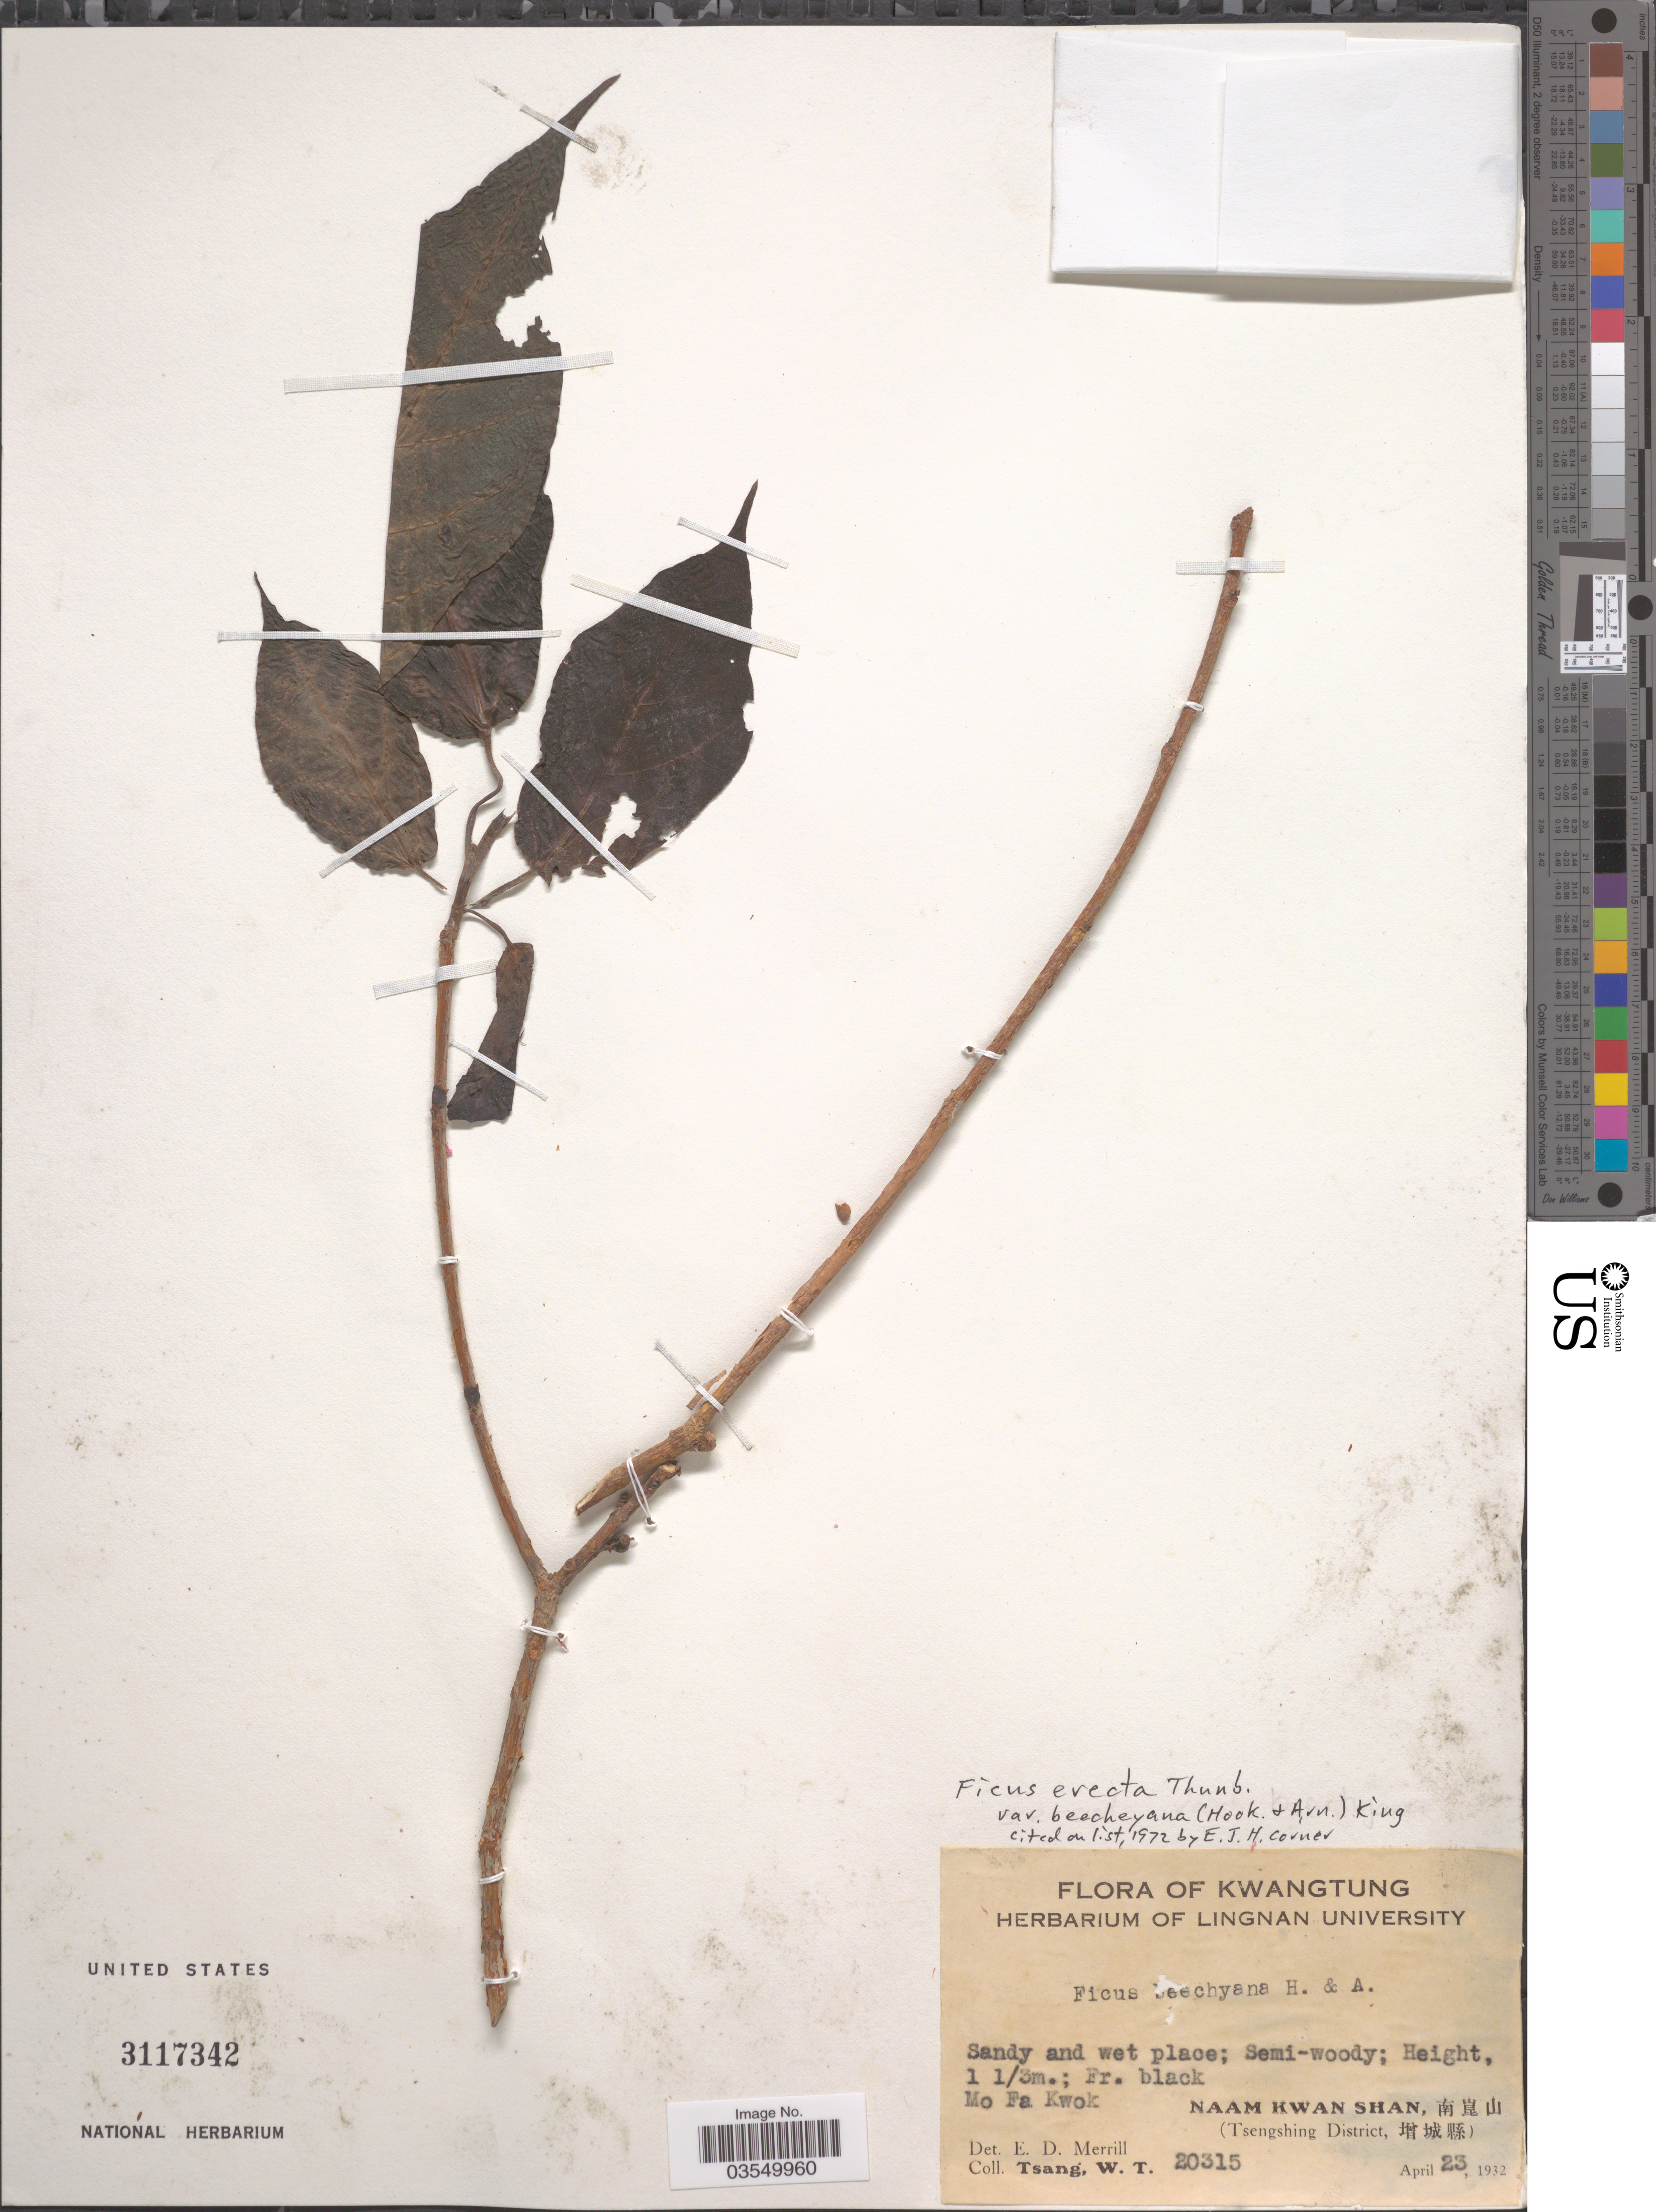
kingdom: Plantae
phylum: Tracheophyta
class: Magnoliopsida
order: Rosales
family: Moraceae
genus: Ficus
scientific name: Ficus erecta var. beecheyana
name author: (Hook. & Arn.) King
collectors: W. T. Tsang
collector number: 20315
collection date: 1932-04-23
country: China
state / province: Guangdong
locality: Kwangtung. Mo Fa Kwok. Naam Kwan Shan, X. (Tsengshing District, X).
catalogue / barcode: US 3117342